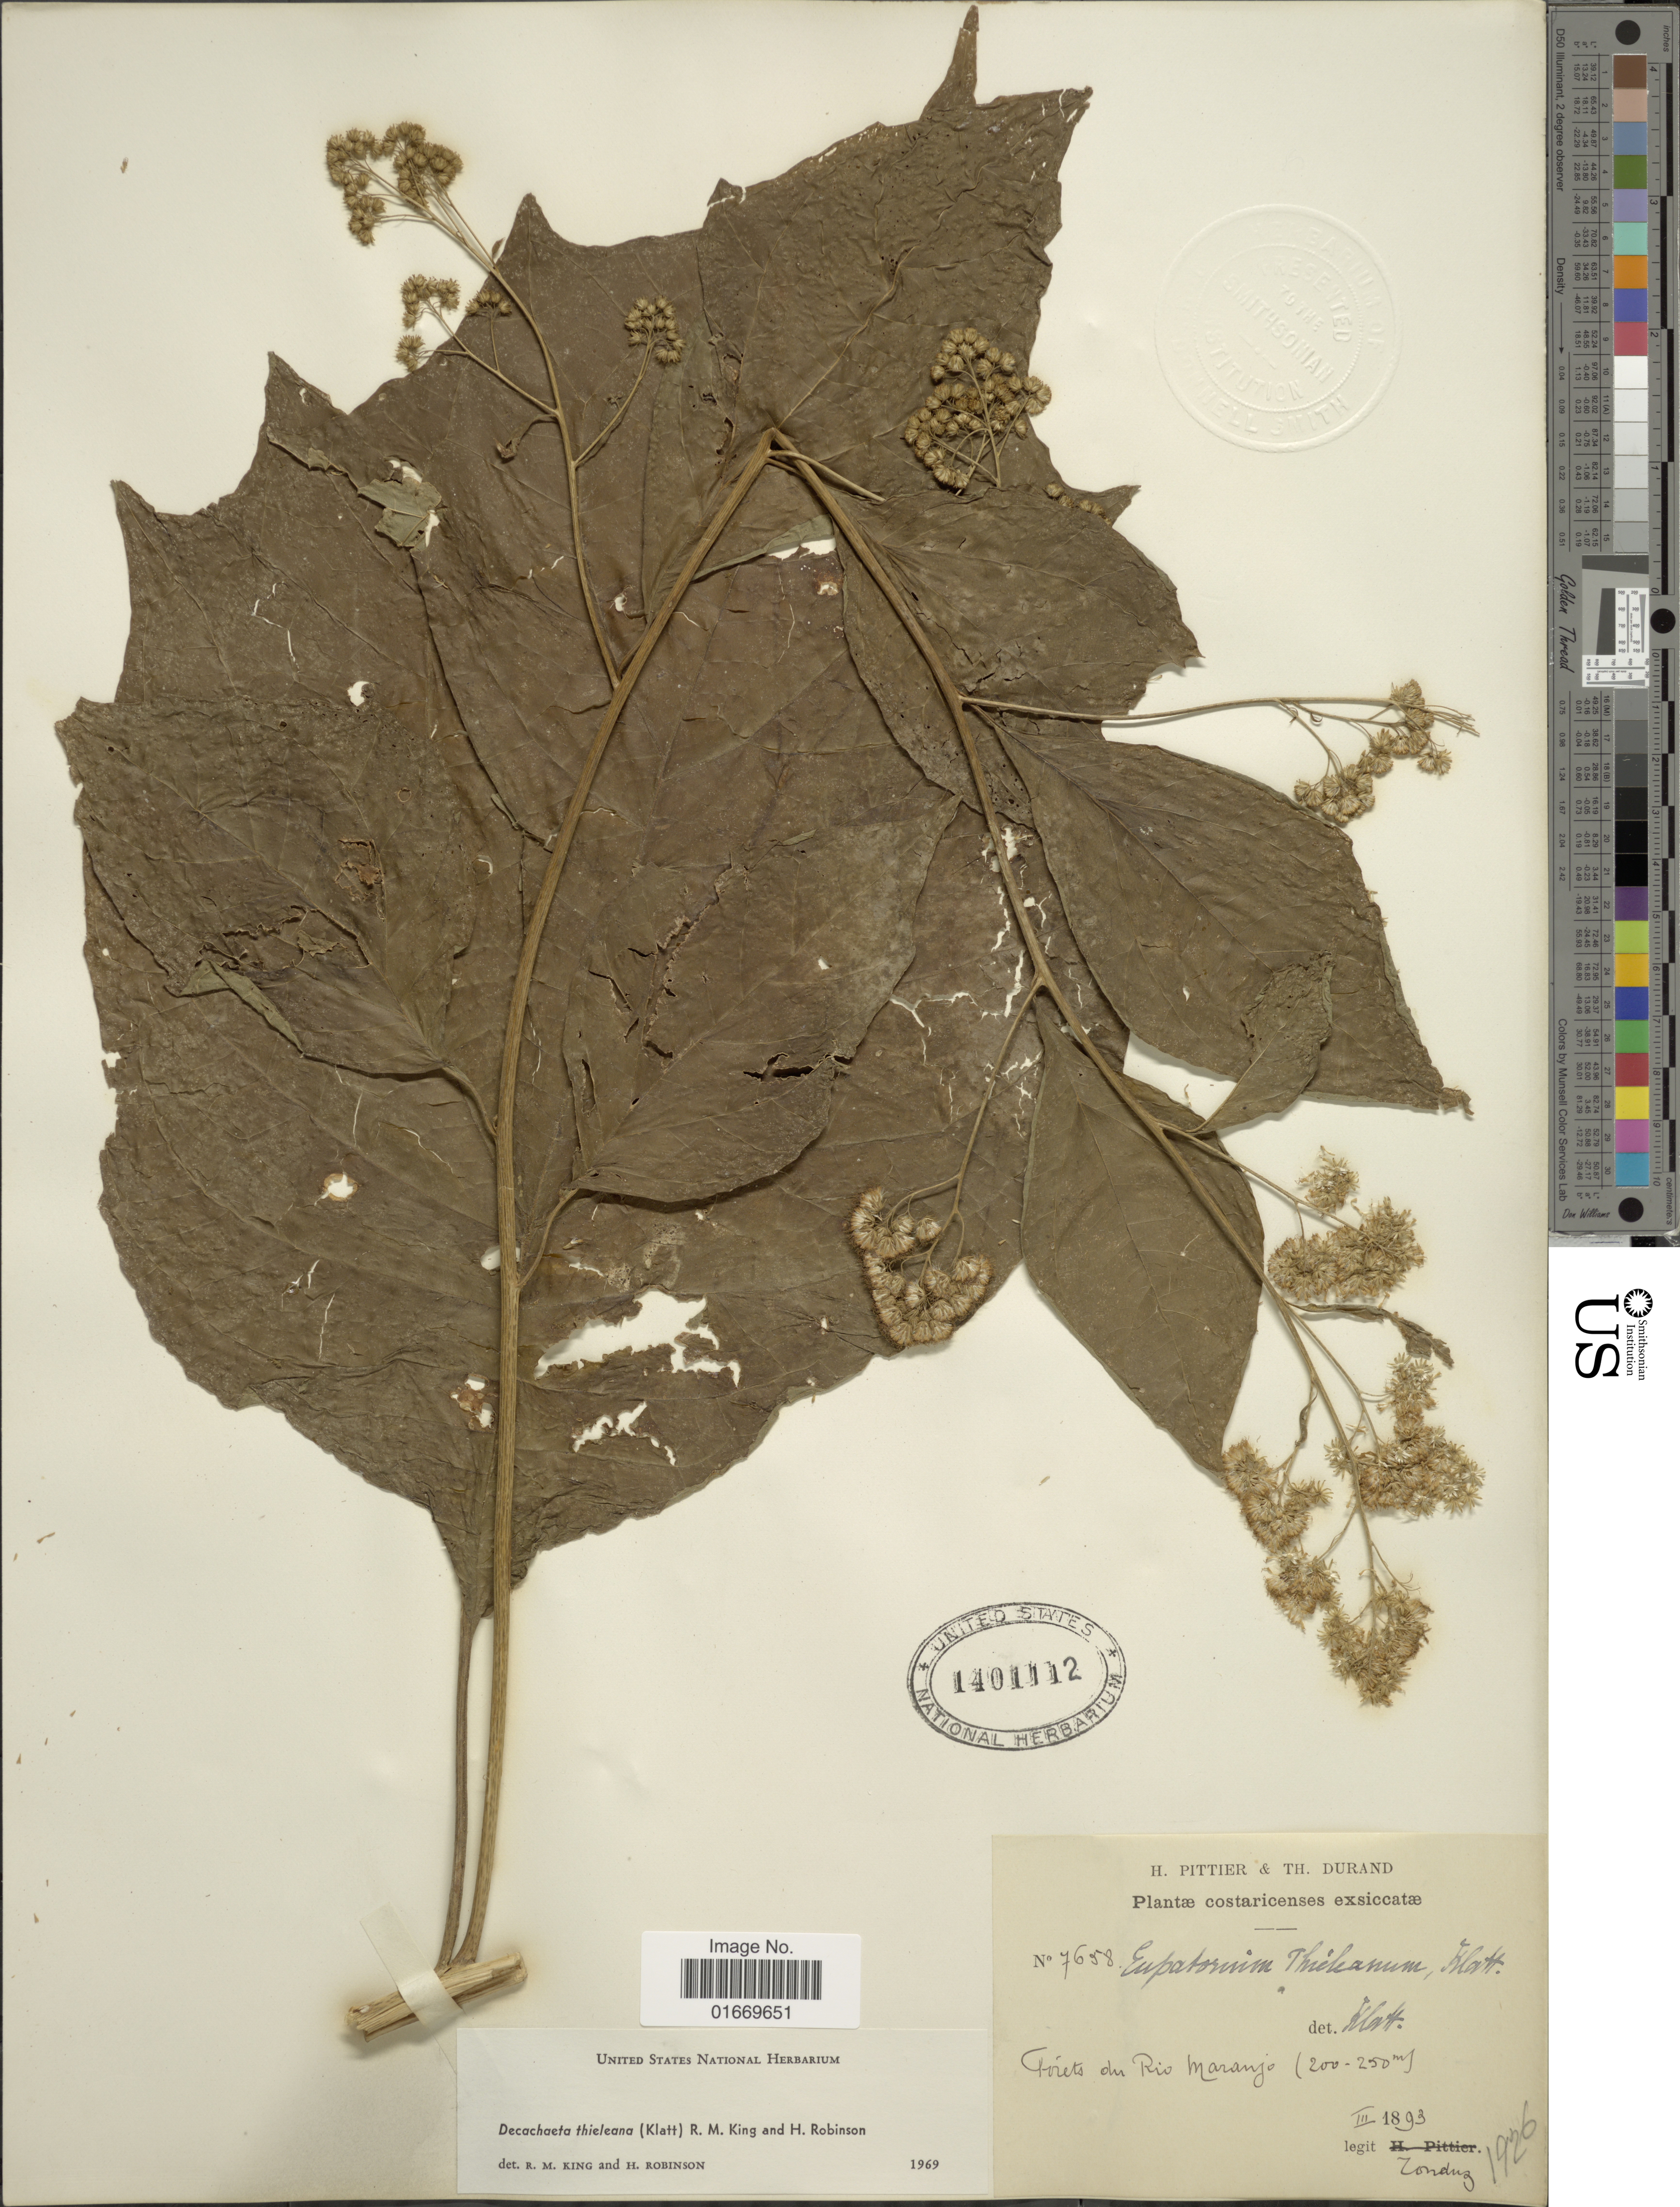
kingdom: Plantae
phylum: Tracheophyta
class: Magnoliopsida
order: Asterales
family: Asteraceae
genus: Decachaeta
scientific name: Decachaeta thieleana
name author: (Klatt) R.M. King & H. Rob.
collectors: A. Tonduz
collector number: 7658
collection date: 1893-03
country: Costa Rica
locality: Forets du Rio Maranjo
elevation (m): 200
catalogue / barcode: US 1401112